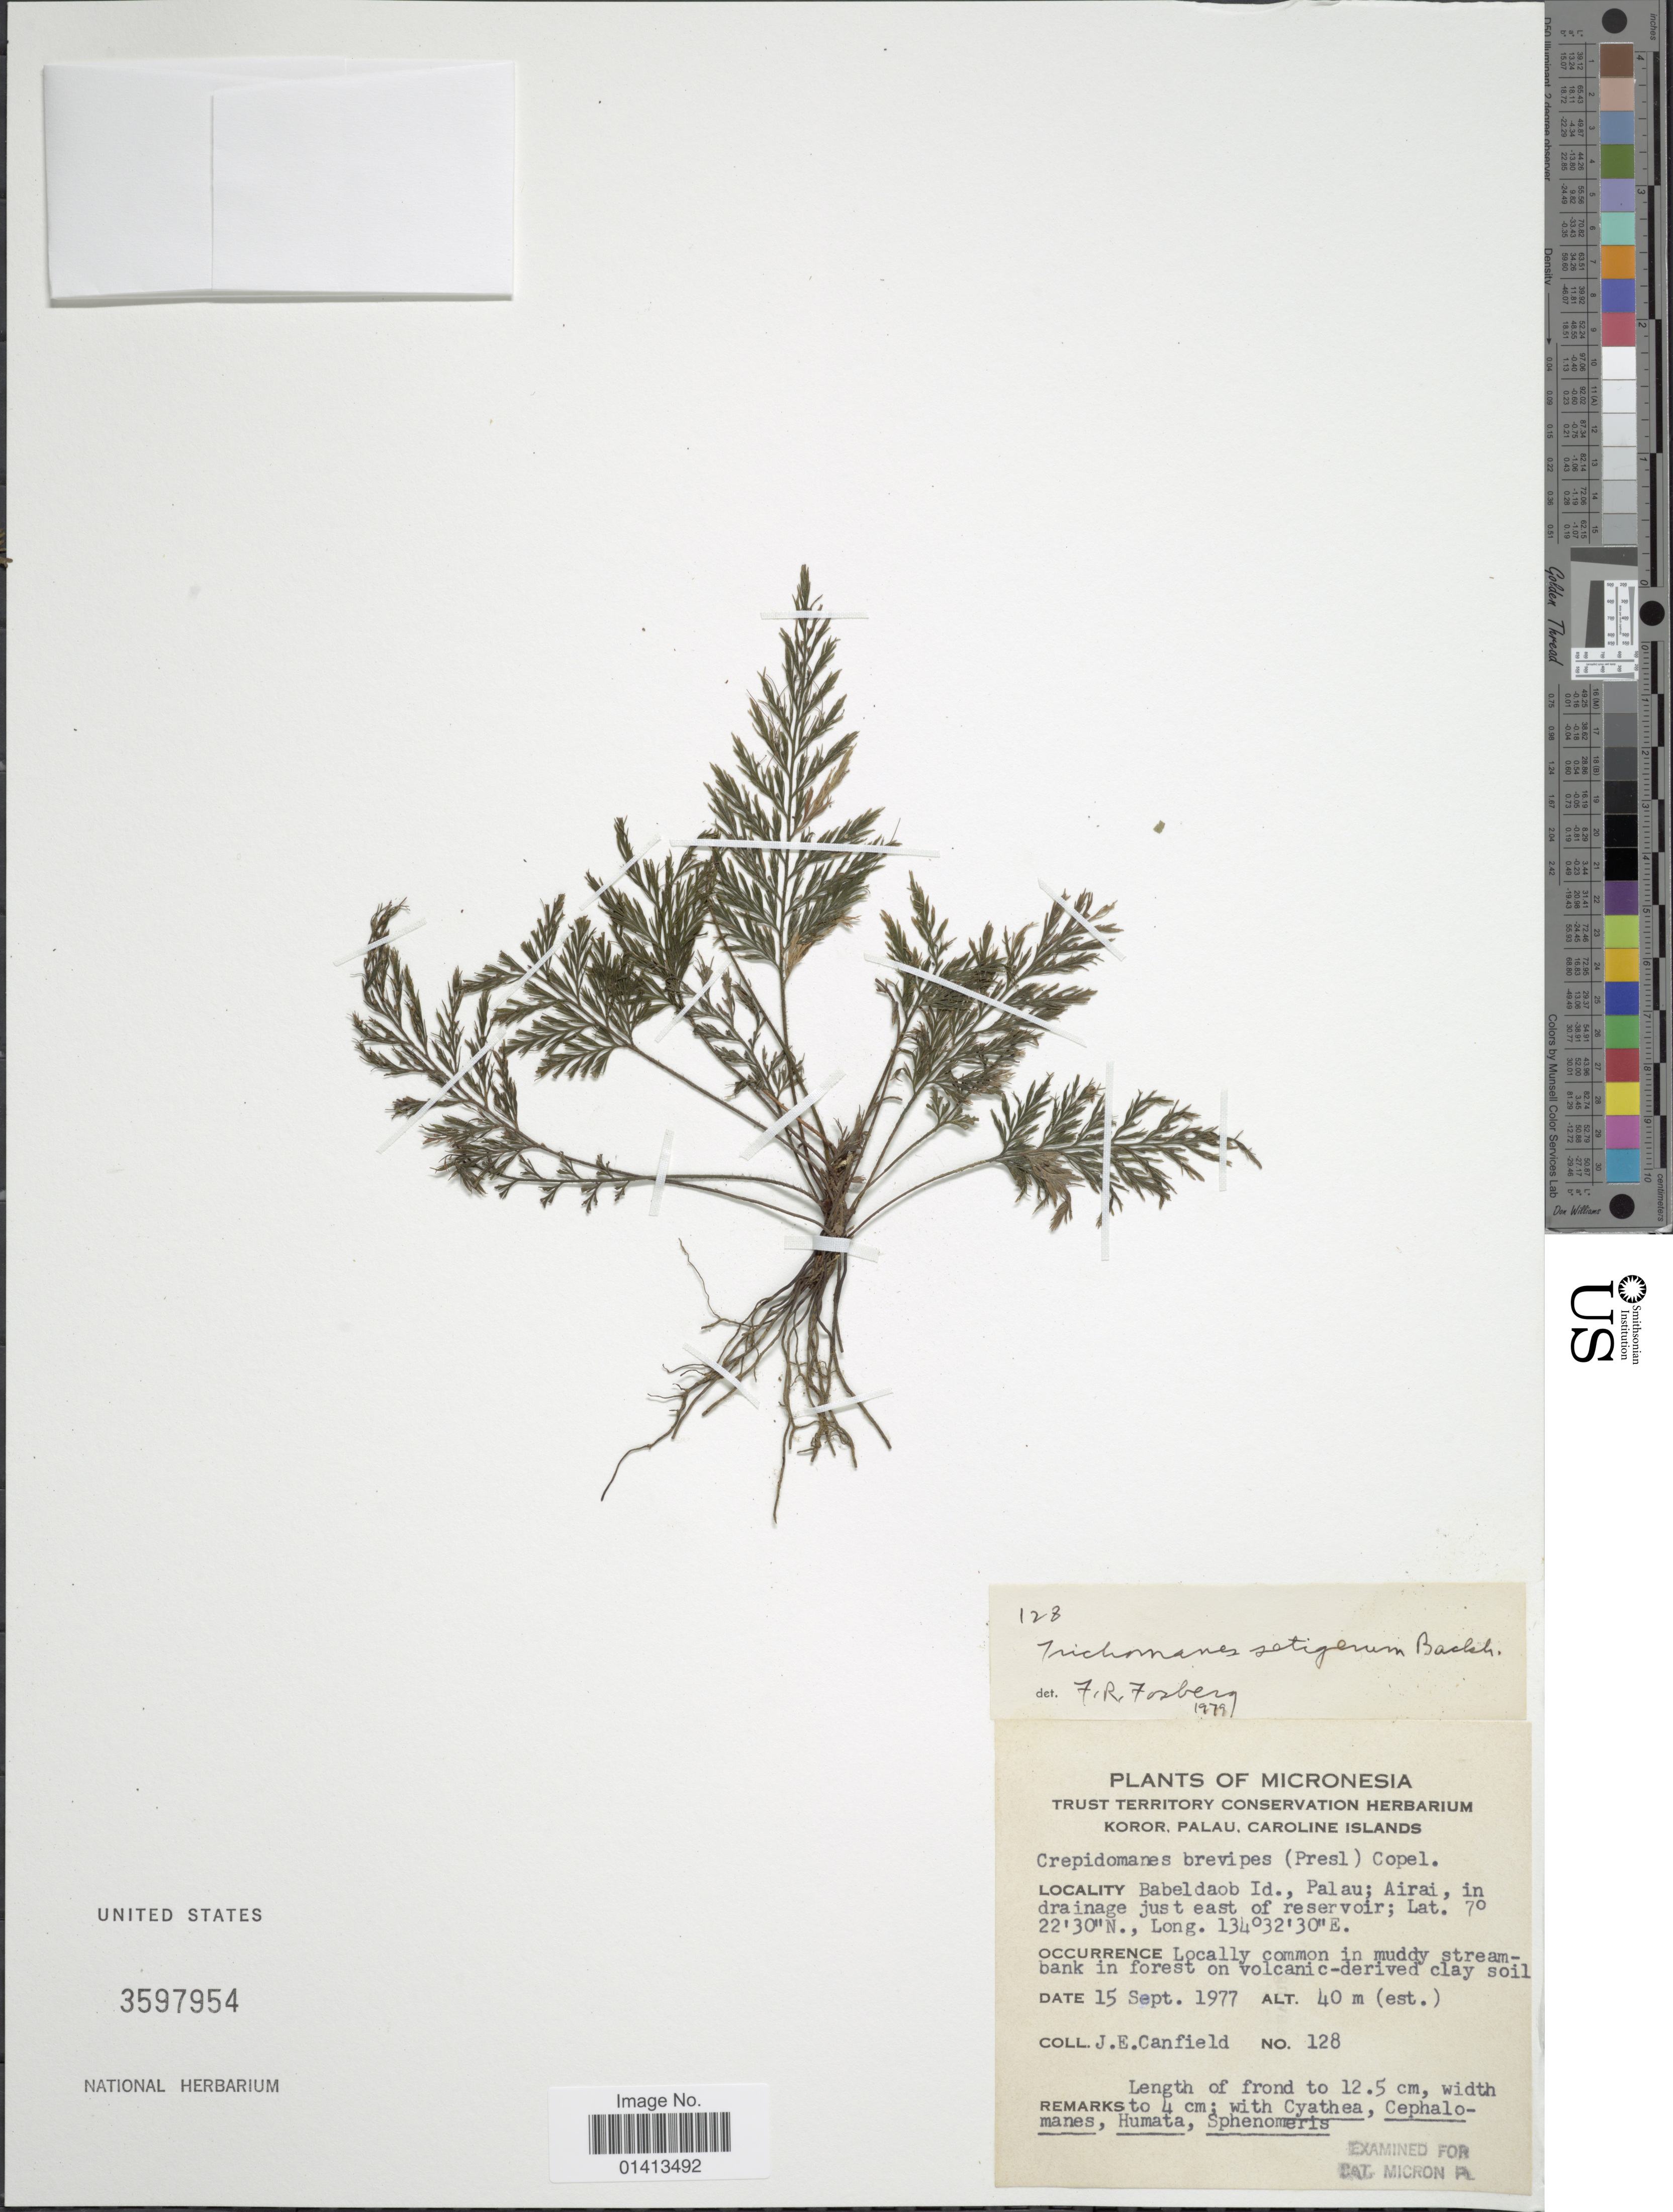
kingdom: Plantae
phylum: Tracheophyta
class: Polypodiopsida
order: Hymenophyllales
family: Hymenophyllaceae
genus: Crepidomanes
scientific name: Crepidomanes sp.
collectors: J. E. Canfield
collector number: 128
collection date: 1977-09-15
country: Palau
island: Babeldaob [Babelthuap]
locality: Micronesia, Koror, Palau, caroline Islands, Babeldaob Id., Palau; Airai, in drainage just east of reservoir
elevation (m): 40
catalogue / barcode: US 3597954